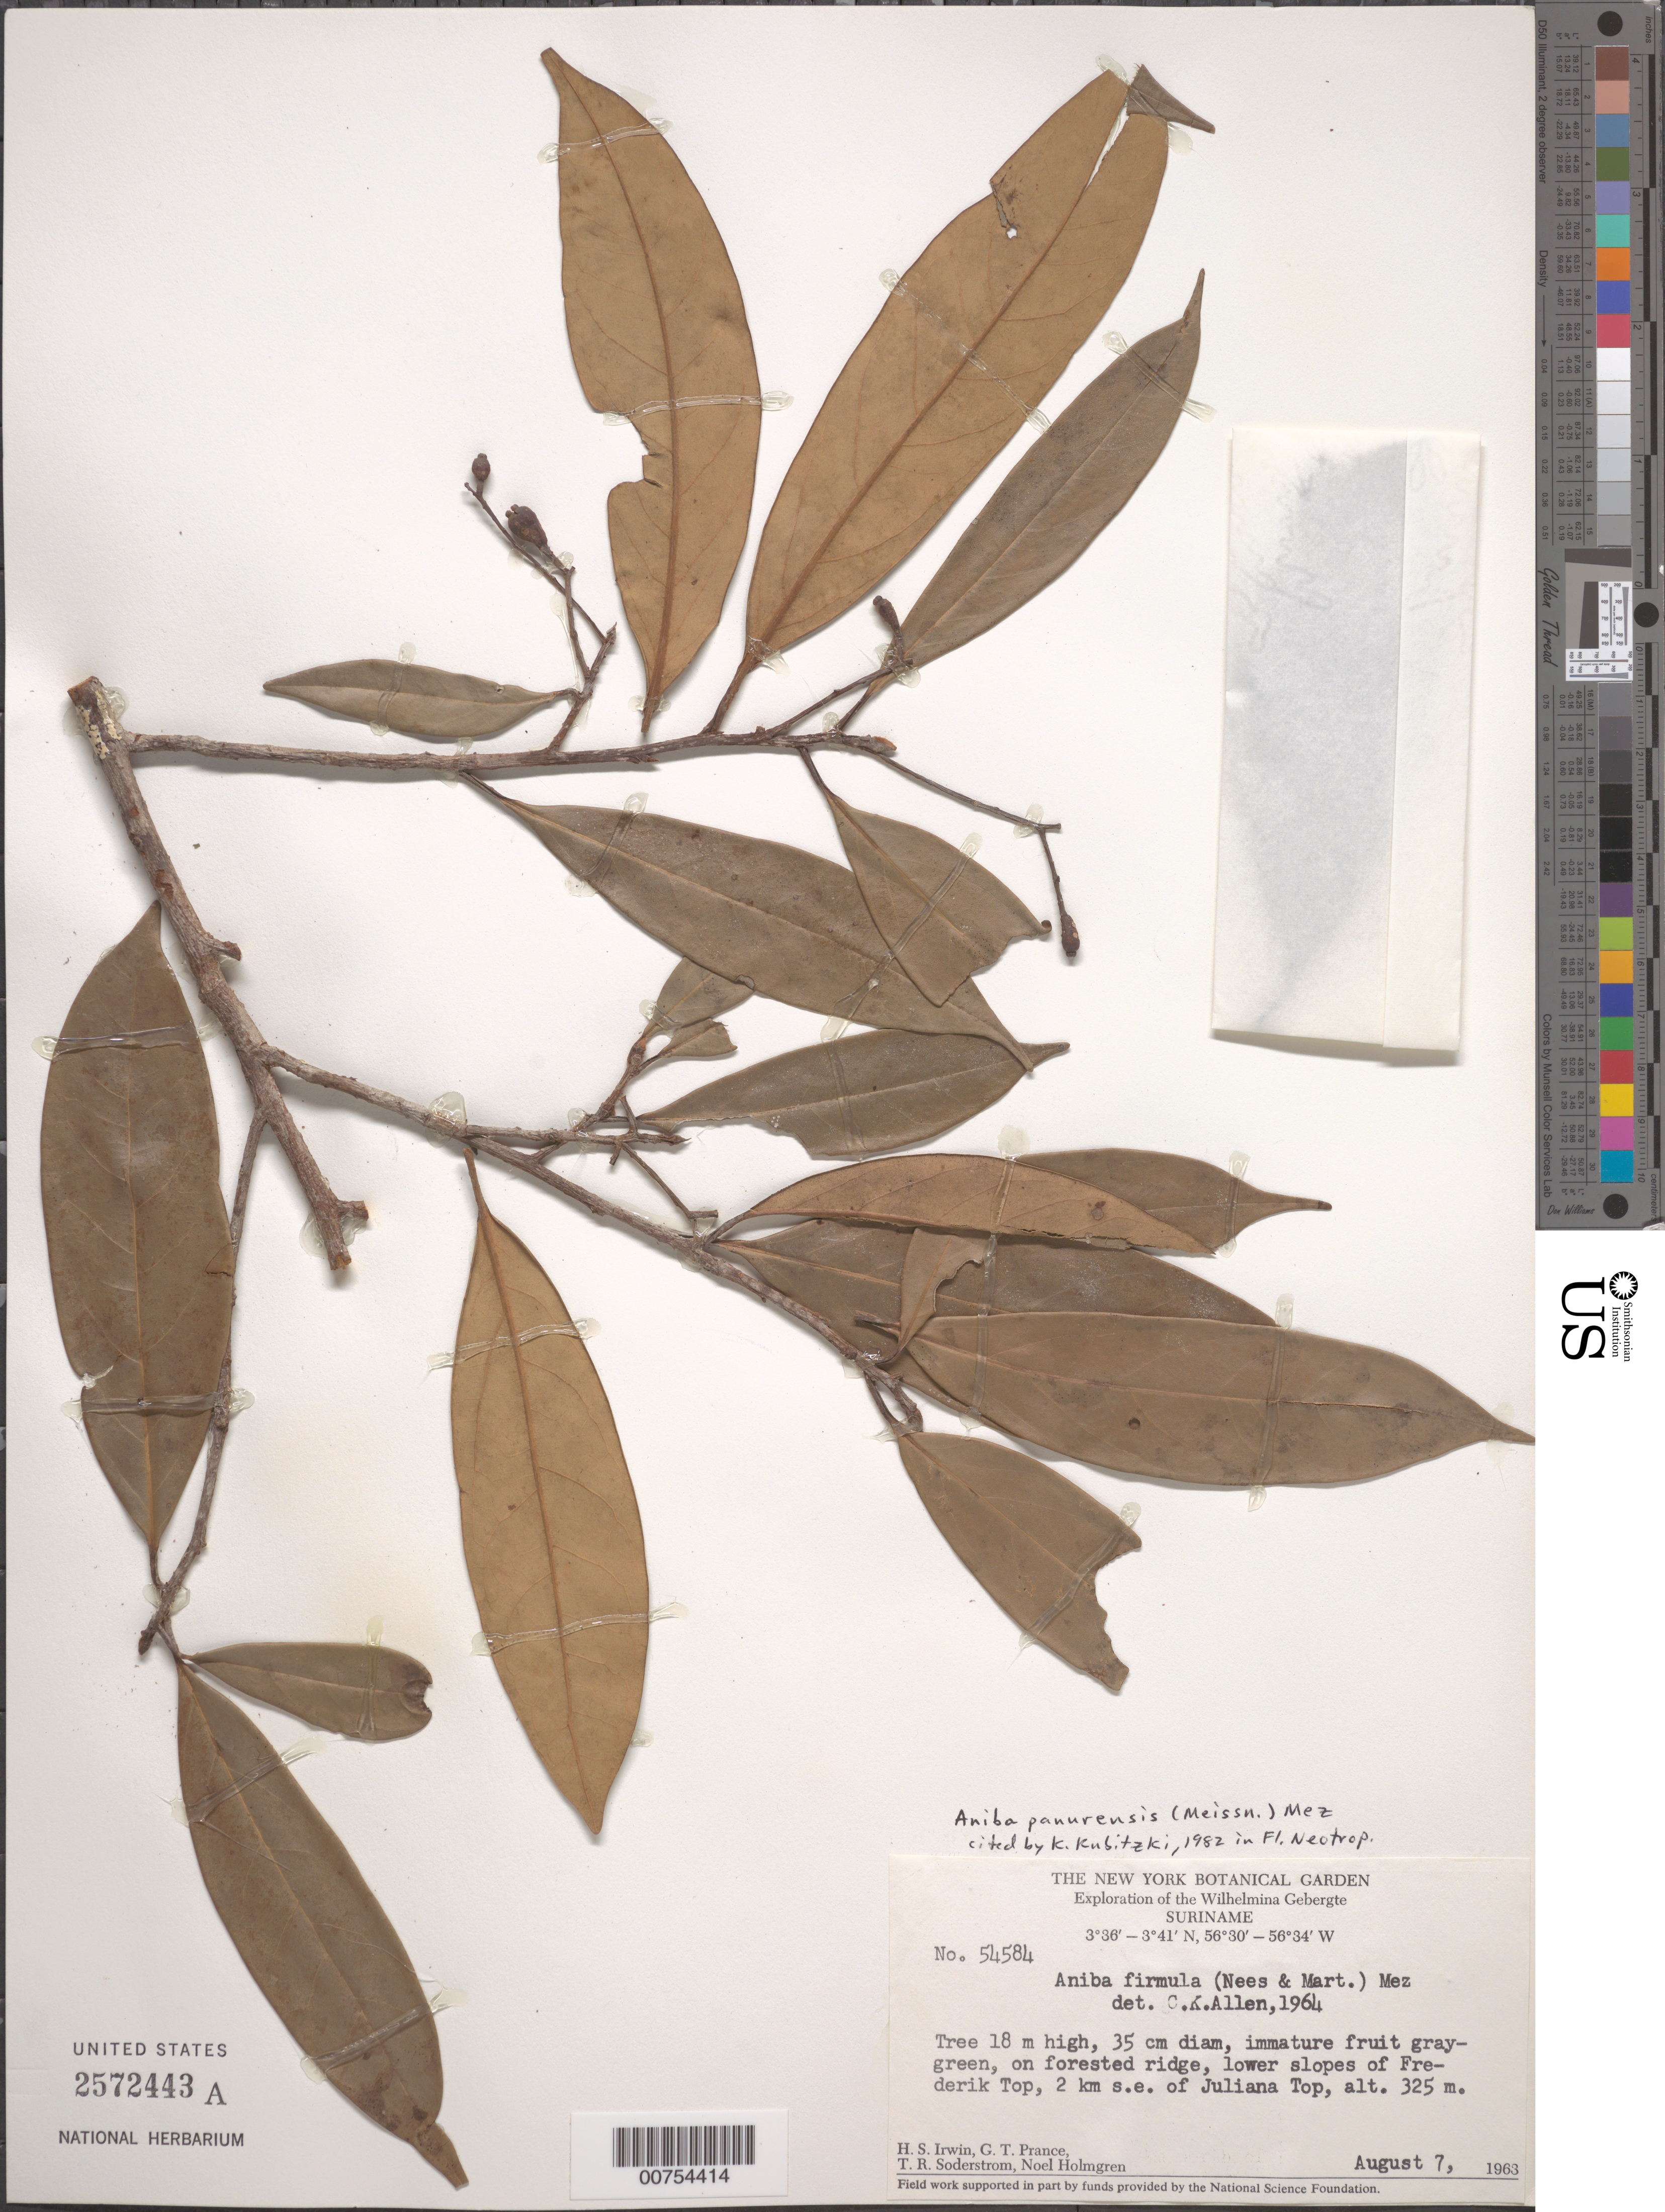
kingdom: Plantae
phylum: Tracheophyta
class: Magnoliopsida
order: Laurales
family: Lauraceae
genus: Aniba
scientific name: Aniba panurensis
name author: (Meisn.) Mez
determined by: Kubitzki, Klaus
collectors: H. Irwin, G. T. Prance, T. R. Soderstrom & N. H. Holmgren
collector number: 54584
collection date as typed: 7-Aug-63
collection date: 1963-08-07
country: Suriname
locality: Frederik Top, 2 km SE of Juliana Top, Wilhelmina Gebergte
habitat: Forested ridge lower slopes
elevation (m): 325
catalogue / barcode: US 2572443